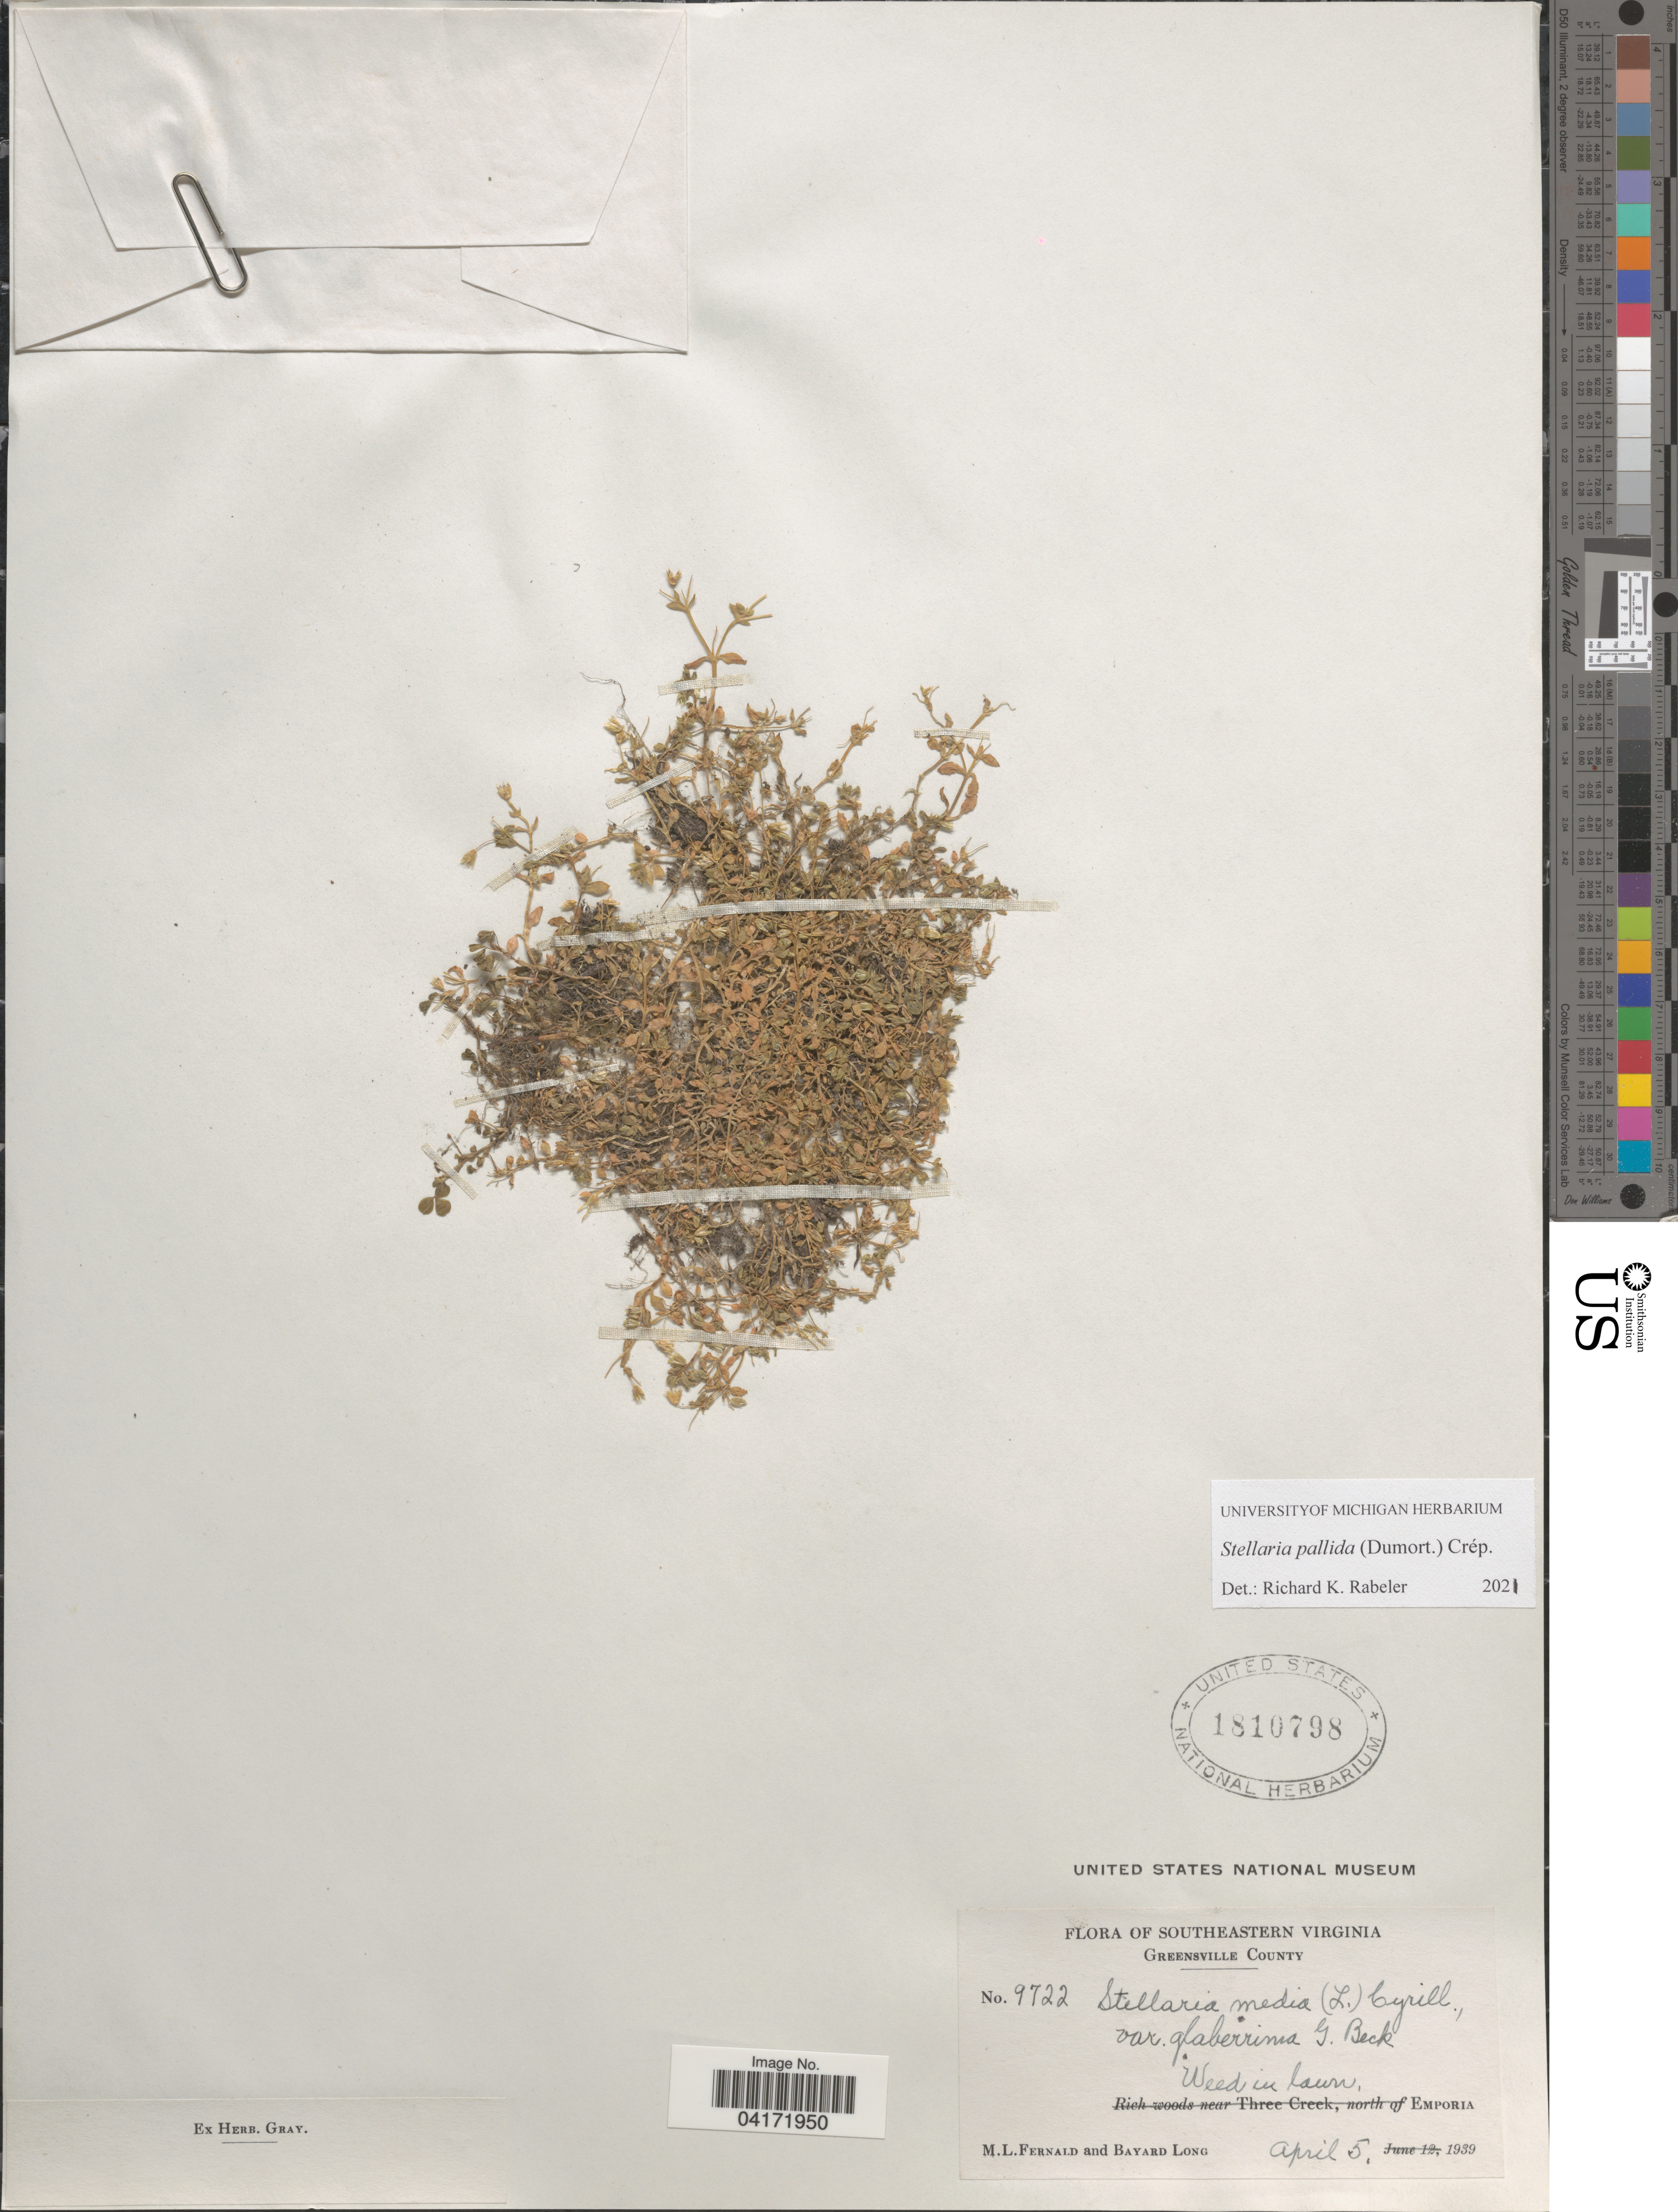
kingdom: Plantae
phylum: Tracheophyta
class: Magnoliopsida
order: Caryophyllales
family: Caryophyllaceae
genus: Stellaria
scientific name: Stellaria pallida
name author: (Dumort.) Crép.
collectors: M. L. Fernald & B. Long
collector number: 9722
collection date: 1939-04-05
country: United States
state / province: Virginia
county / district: Greensville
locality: Southeastern Virginia. Greensville County. Emporia.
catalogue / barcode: US 1810798